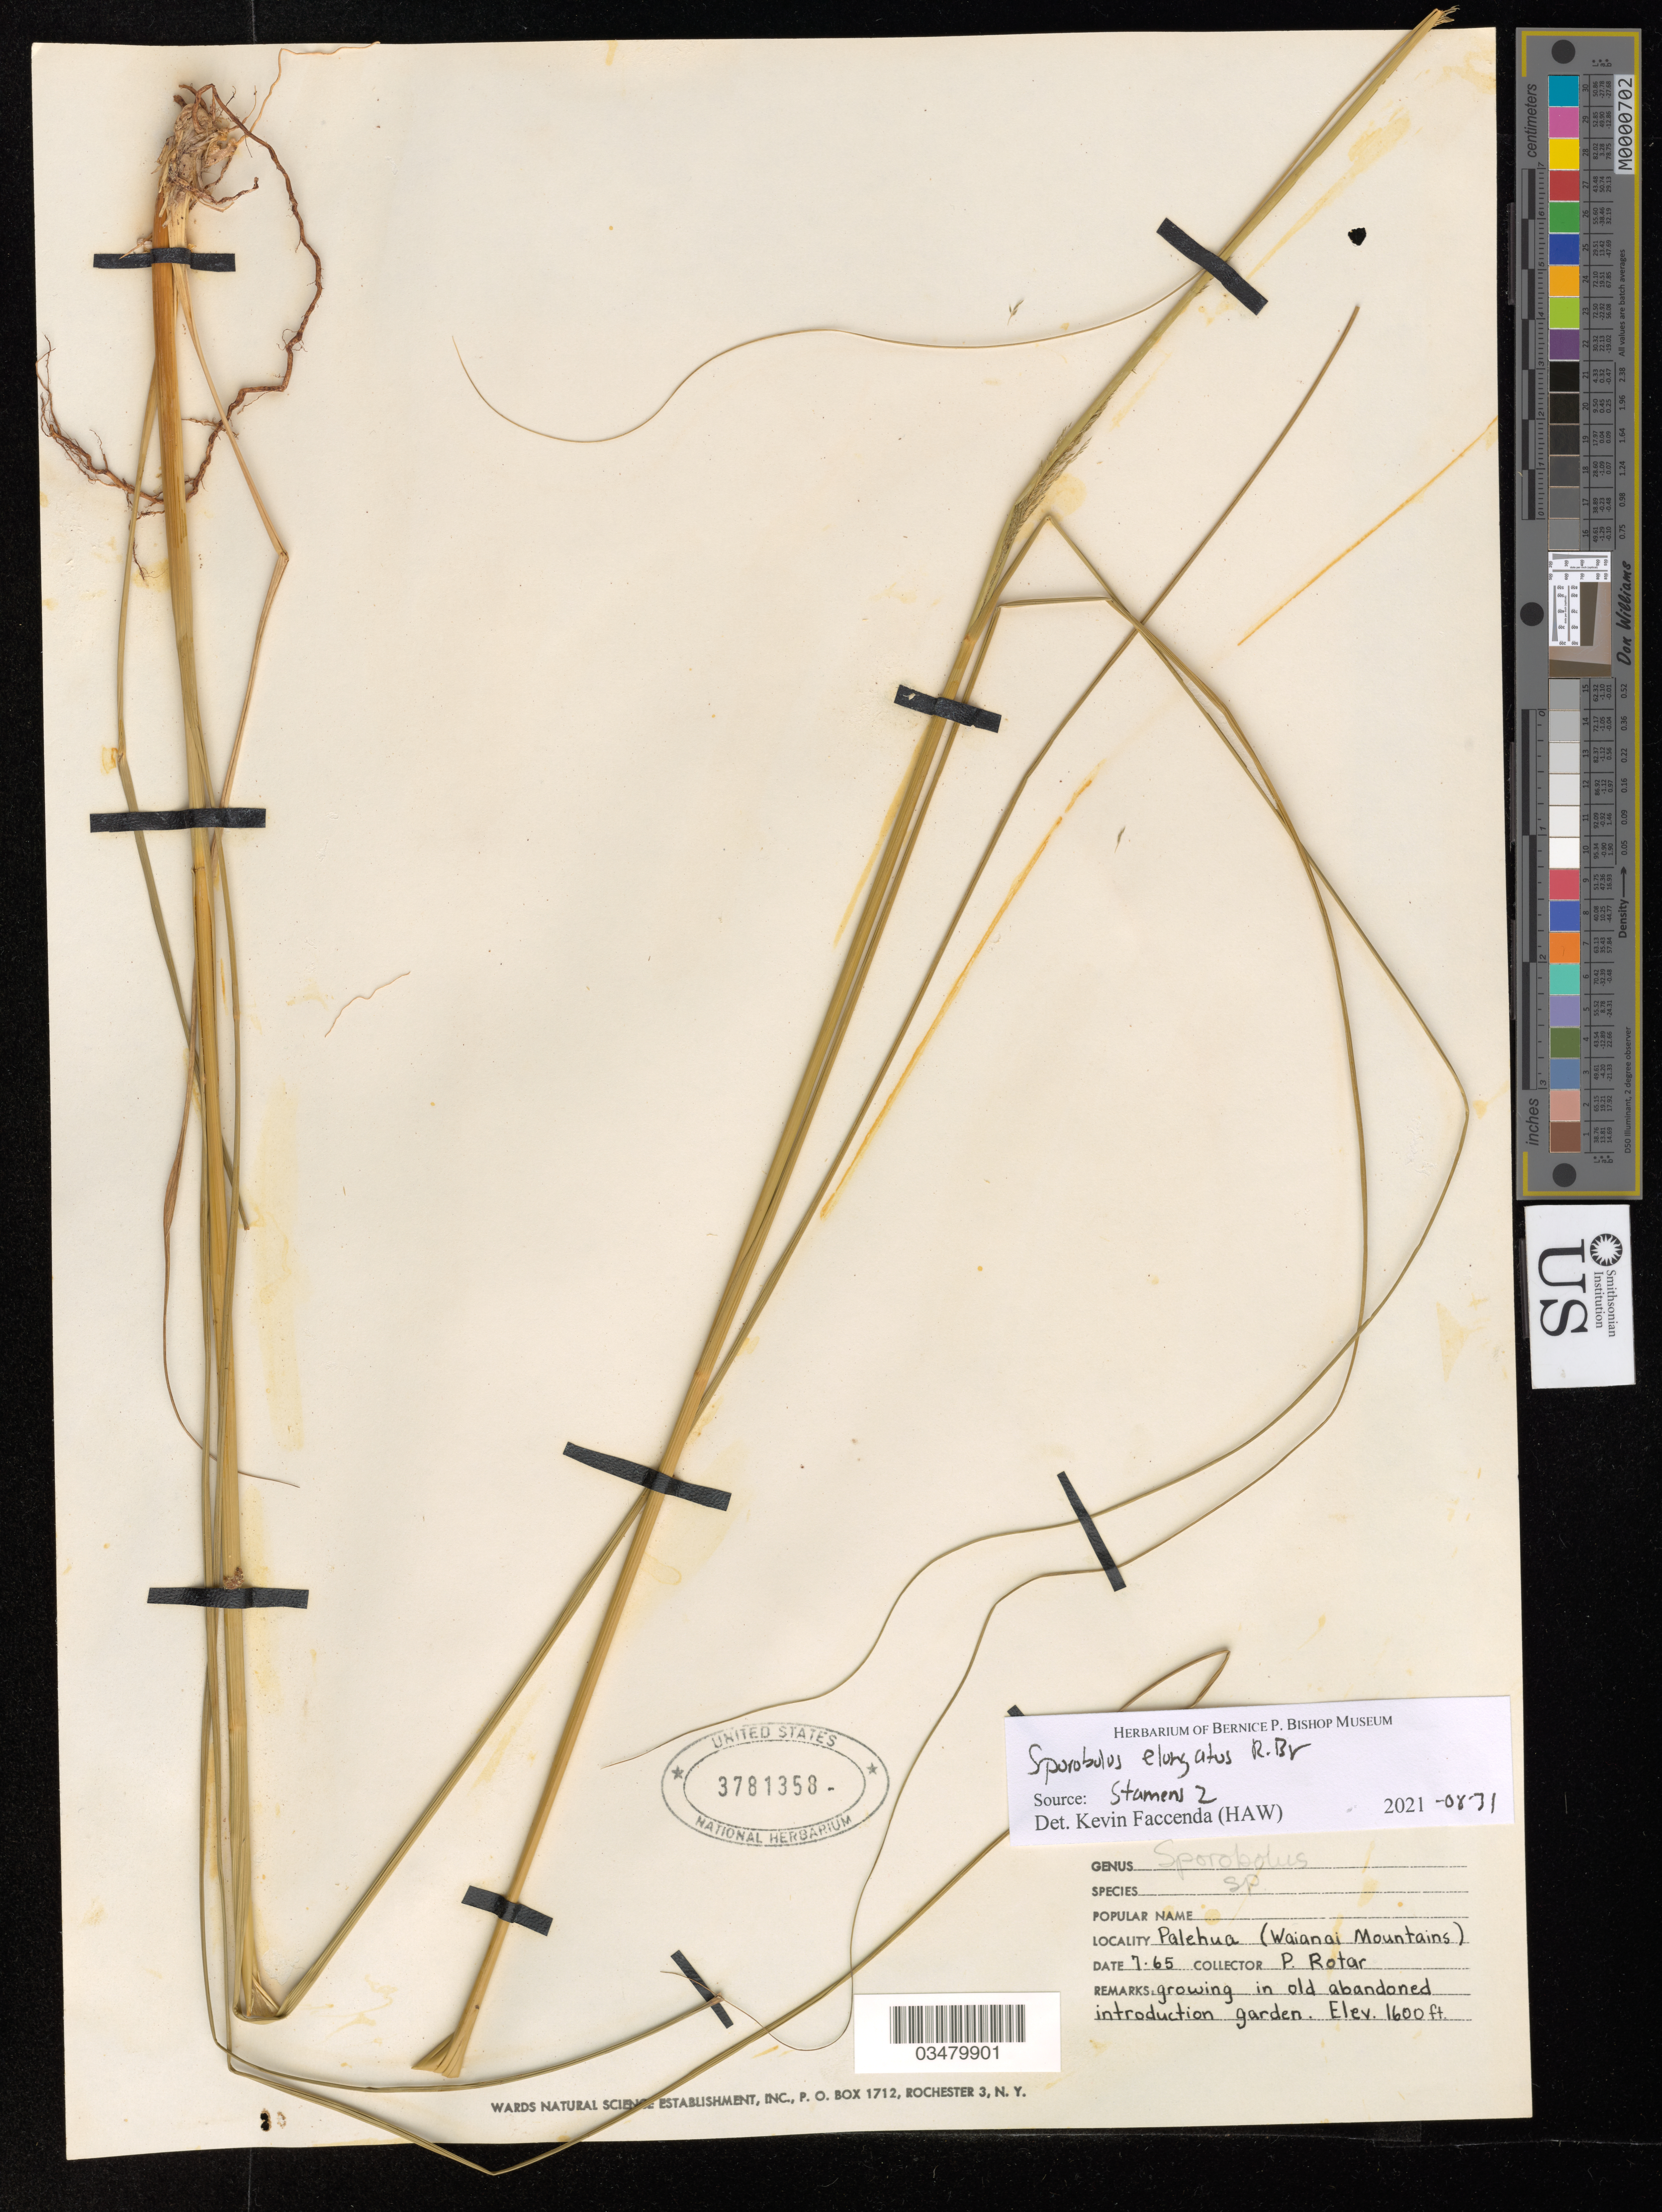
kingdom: Plantae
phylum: Tracheophyta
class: Liliopsida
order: Poales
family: Poaceae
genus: Sporobolus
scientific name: Sporobolus elongatus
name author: R. Br.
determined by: Faccenda, K.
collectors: P. Rotar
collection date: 1965-07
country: United States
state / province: Hawaii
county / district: Honolulu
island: Oahu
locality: Palehua, Waianai Mountains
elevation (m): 488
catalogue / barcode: US 3781358